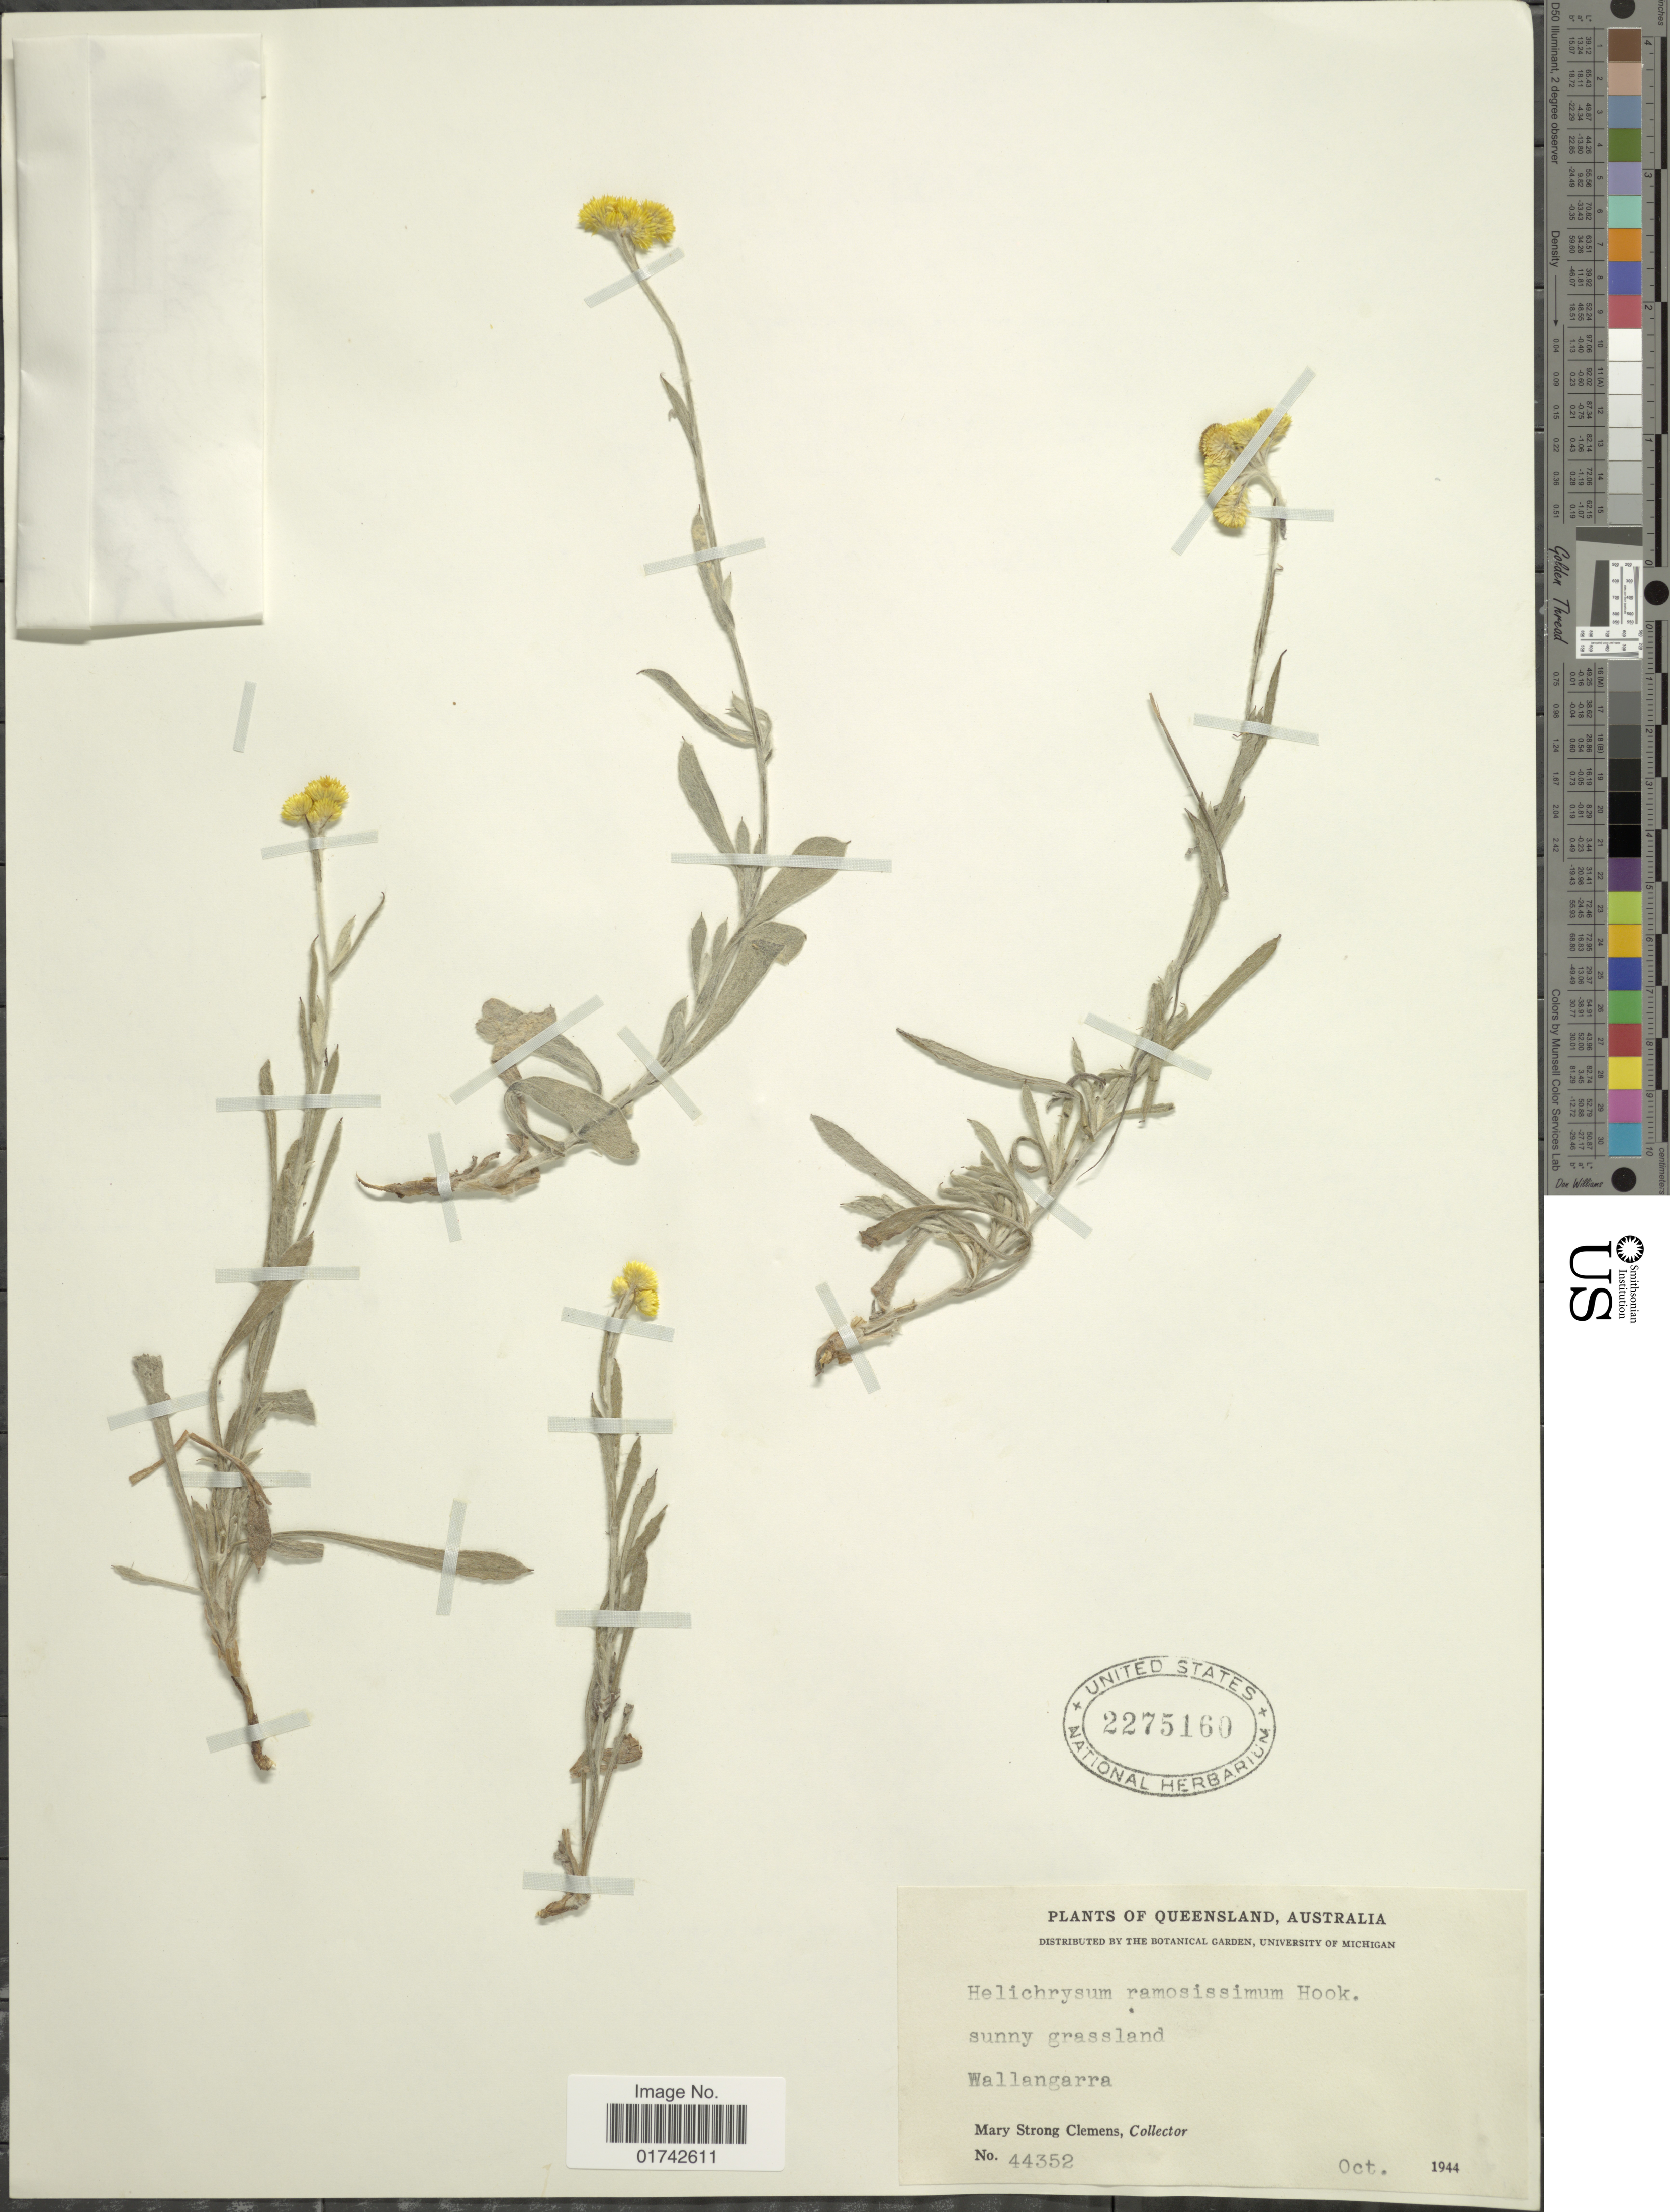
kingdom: Plantae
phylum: Tracheophyta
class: Magnoliopsida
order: Asterales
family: Asteraceae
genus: Helichrysum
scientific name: Helichrysum ramosissimum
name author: Hook.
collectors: M. S. Clemens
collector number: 44352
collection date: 1944-10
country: Australia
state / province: Queensland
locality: Wallangarra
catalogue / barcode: US 2275160